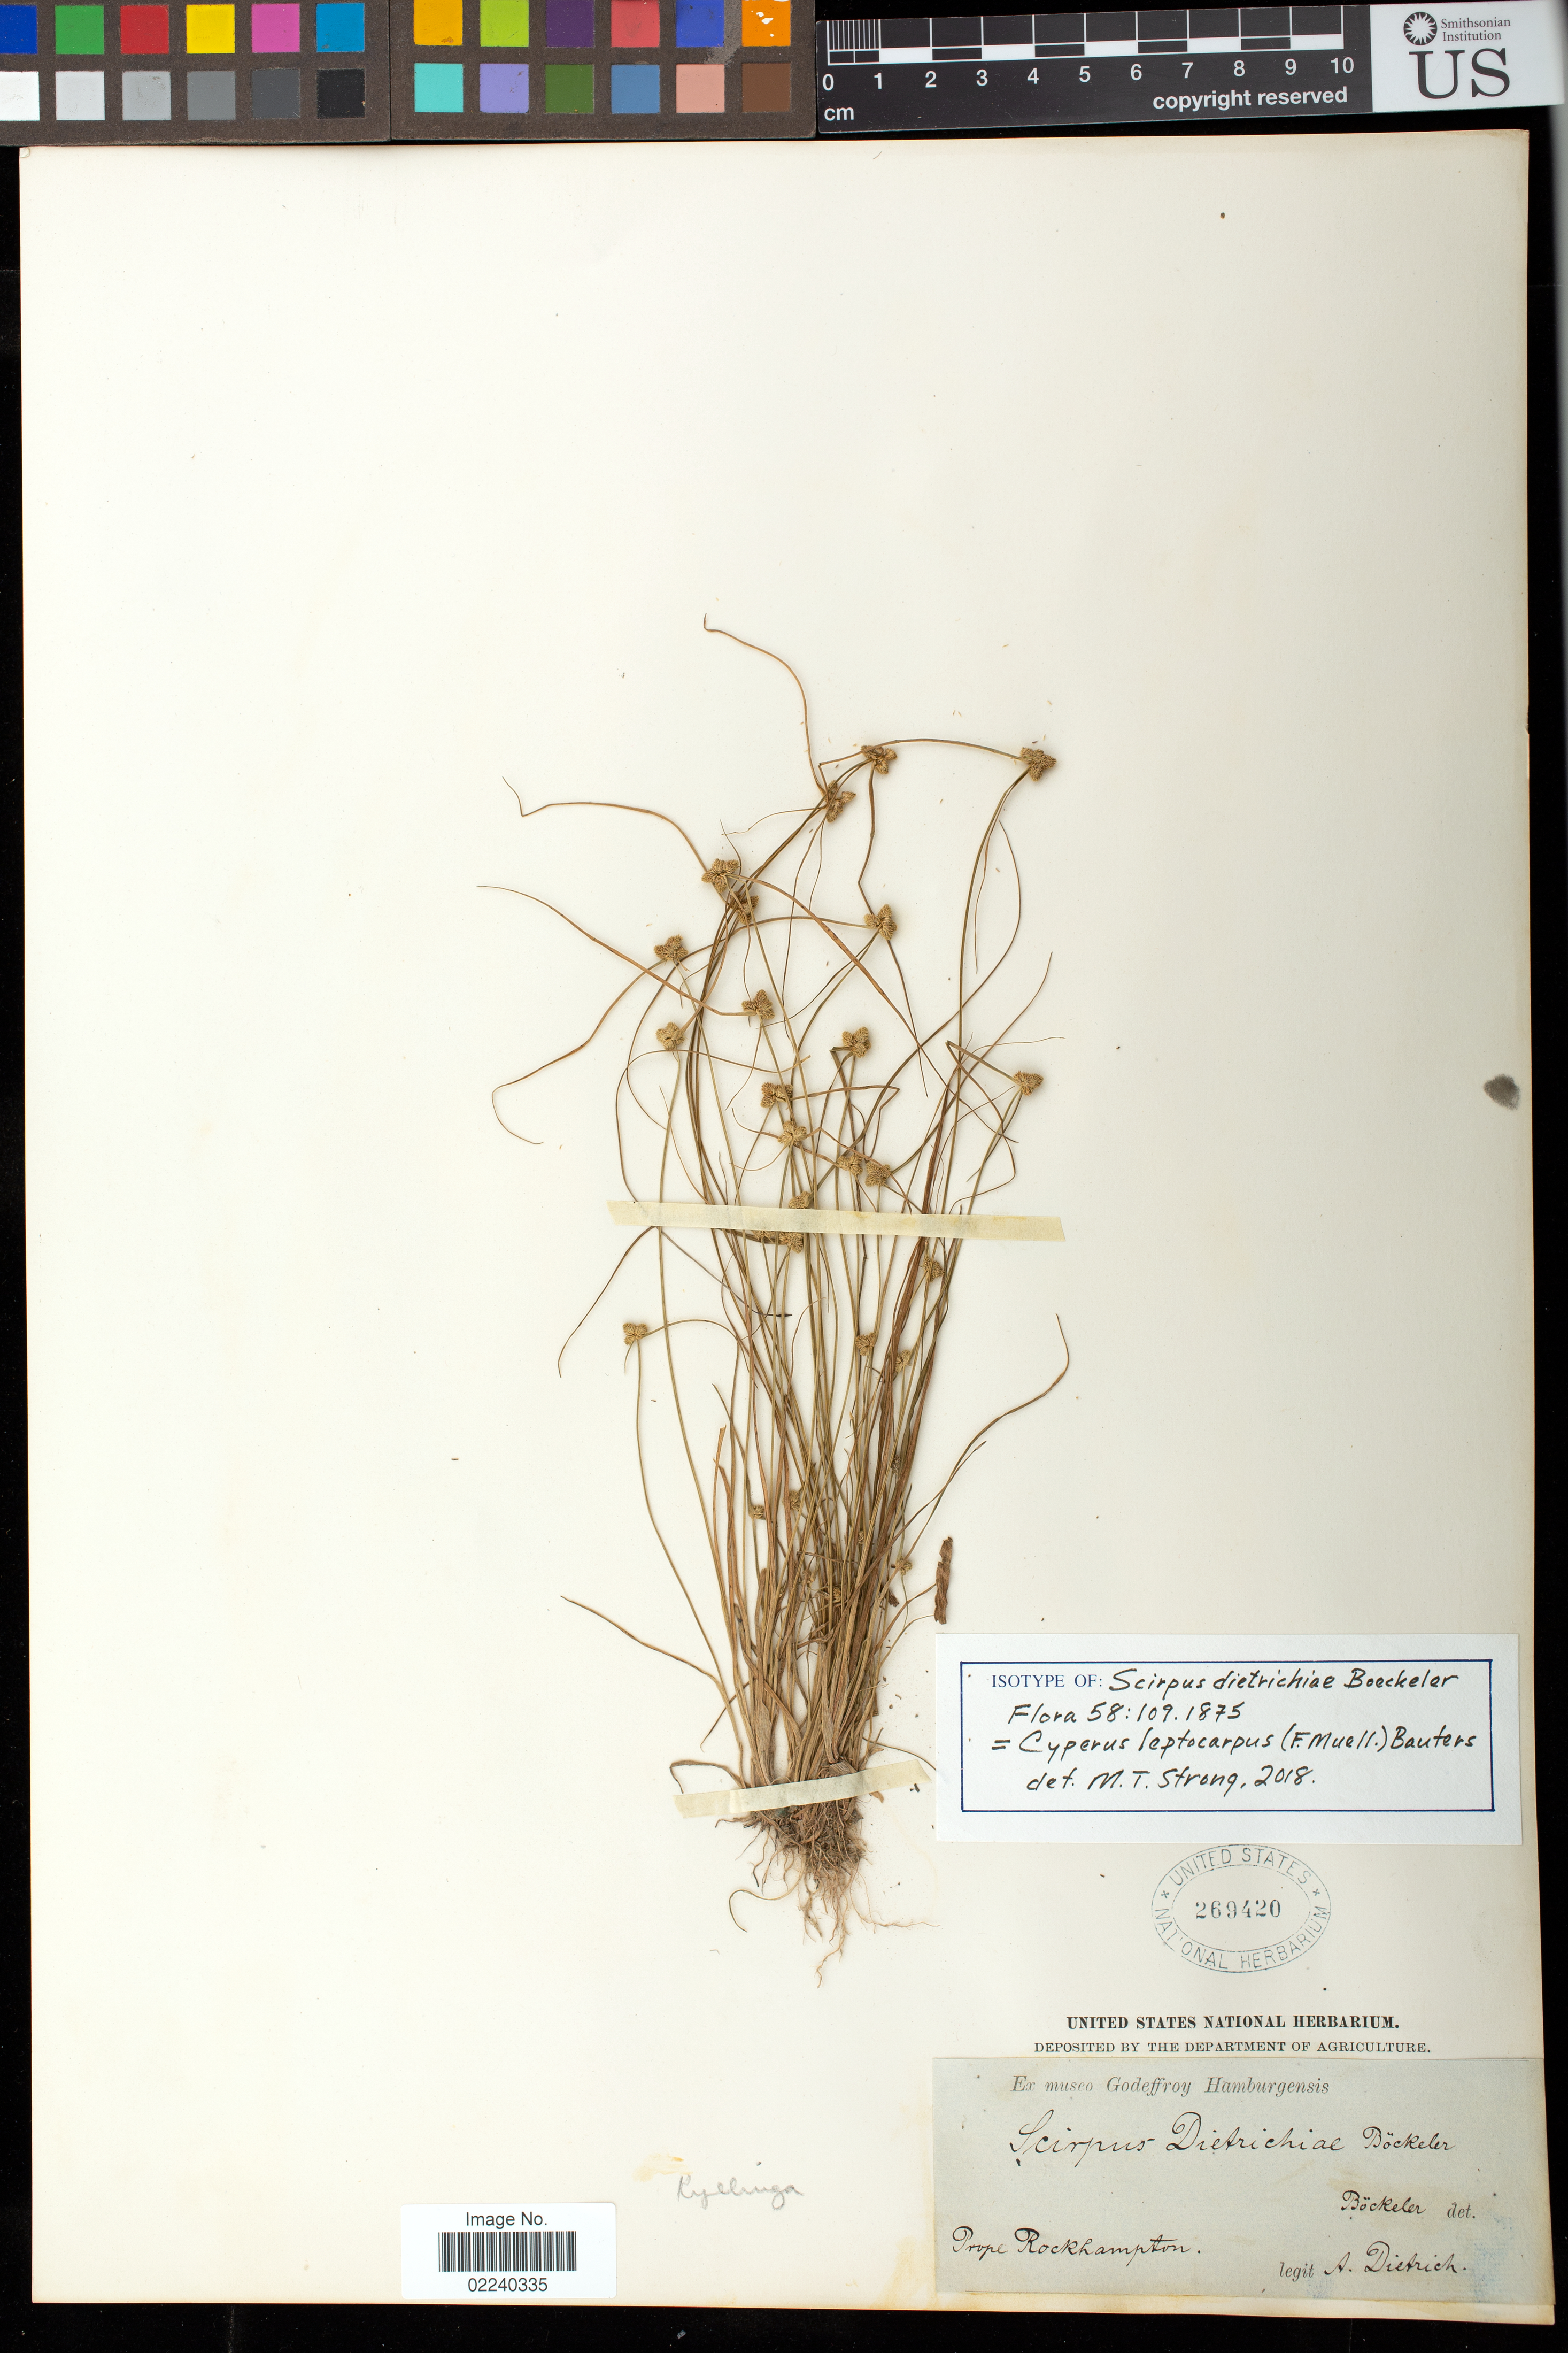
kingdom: Plantae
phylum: Tracheophyta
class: Liliopsida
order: Poales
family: Cyperaceae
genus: Scirpus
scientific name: Scirpus dietrichiae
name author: Boeckeler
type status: Isotype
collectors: A. Dietrich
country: Australia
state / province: Queensland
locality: Rockhampton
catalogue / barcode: US 269420